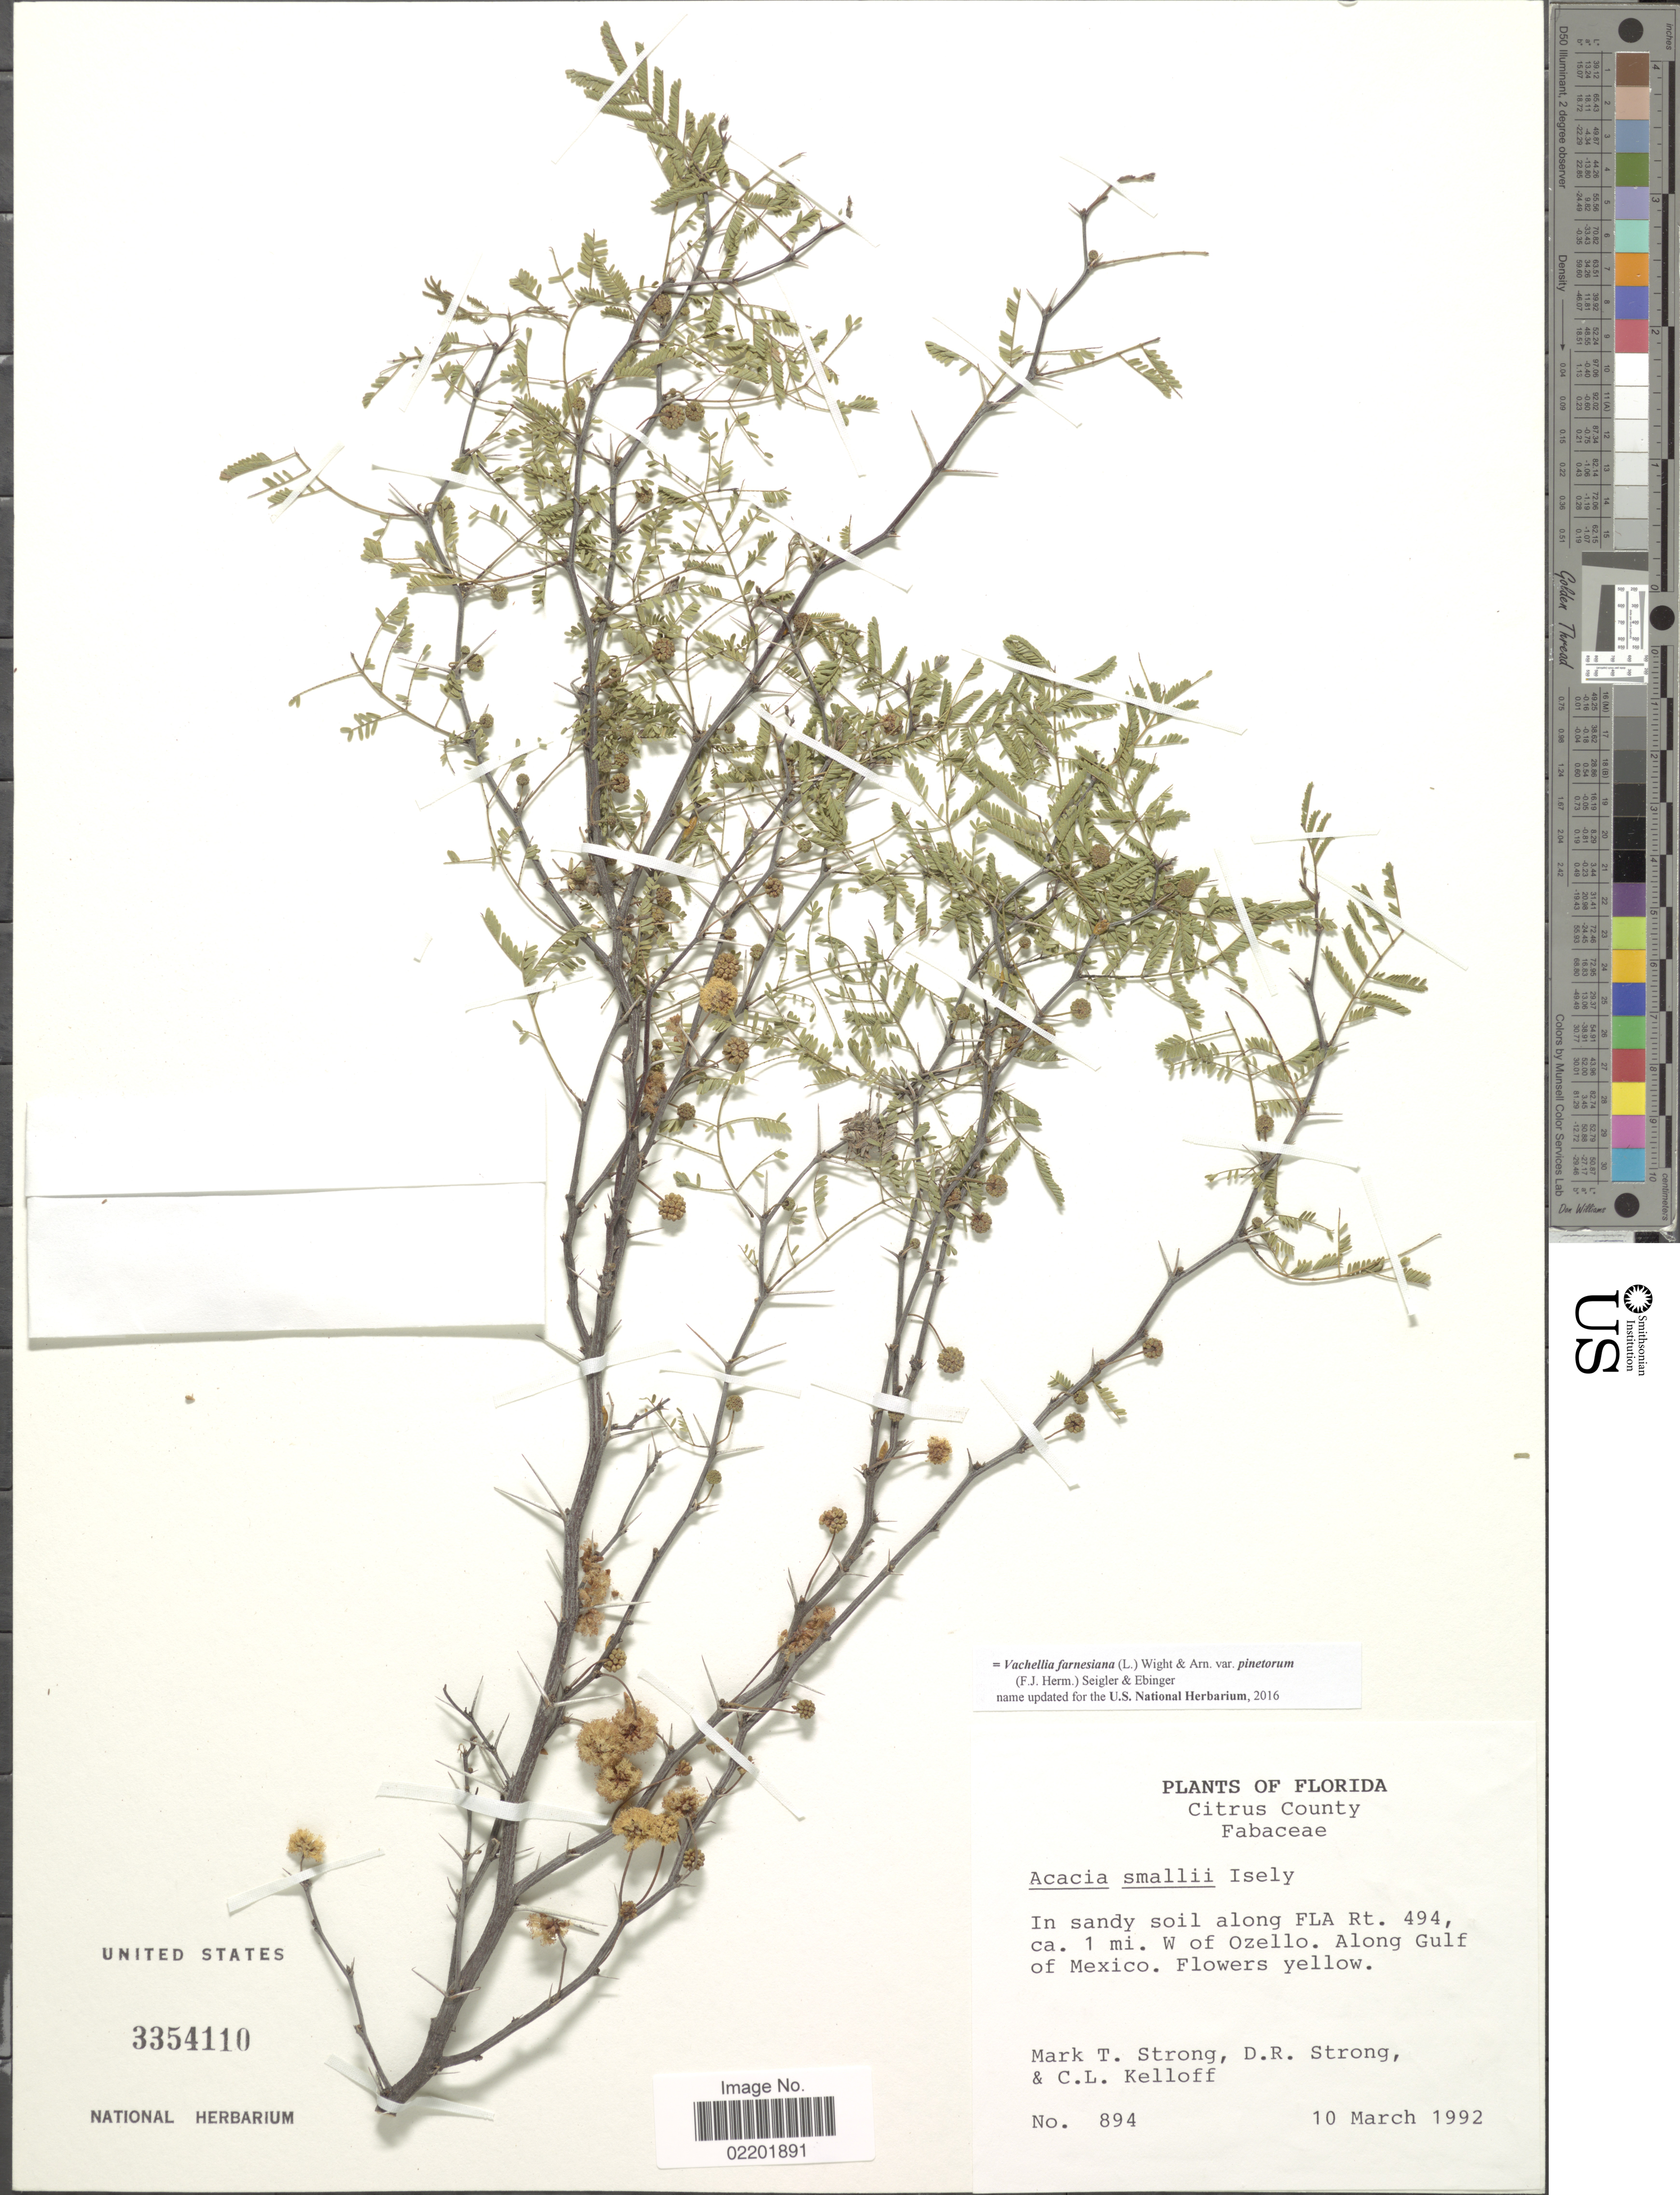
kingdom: Plantae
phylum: Tracheophyta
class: Magnoliopsida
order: Fabales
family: Fabaceae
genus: Vachellia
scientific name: Vachellia farnesiana var. farnesiana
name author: (L.) Wight & Arn.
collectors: M. T. Strong, D. R. Strong & C. L. Kelloff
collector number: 894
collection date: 1992-03-10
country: United States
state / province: Florida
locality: Citrus County, along Fla Rt 494, ca 1 mi W of Ozello, along Gulf of Mexico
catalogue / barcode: US 3354110